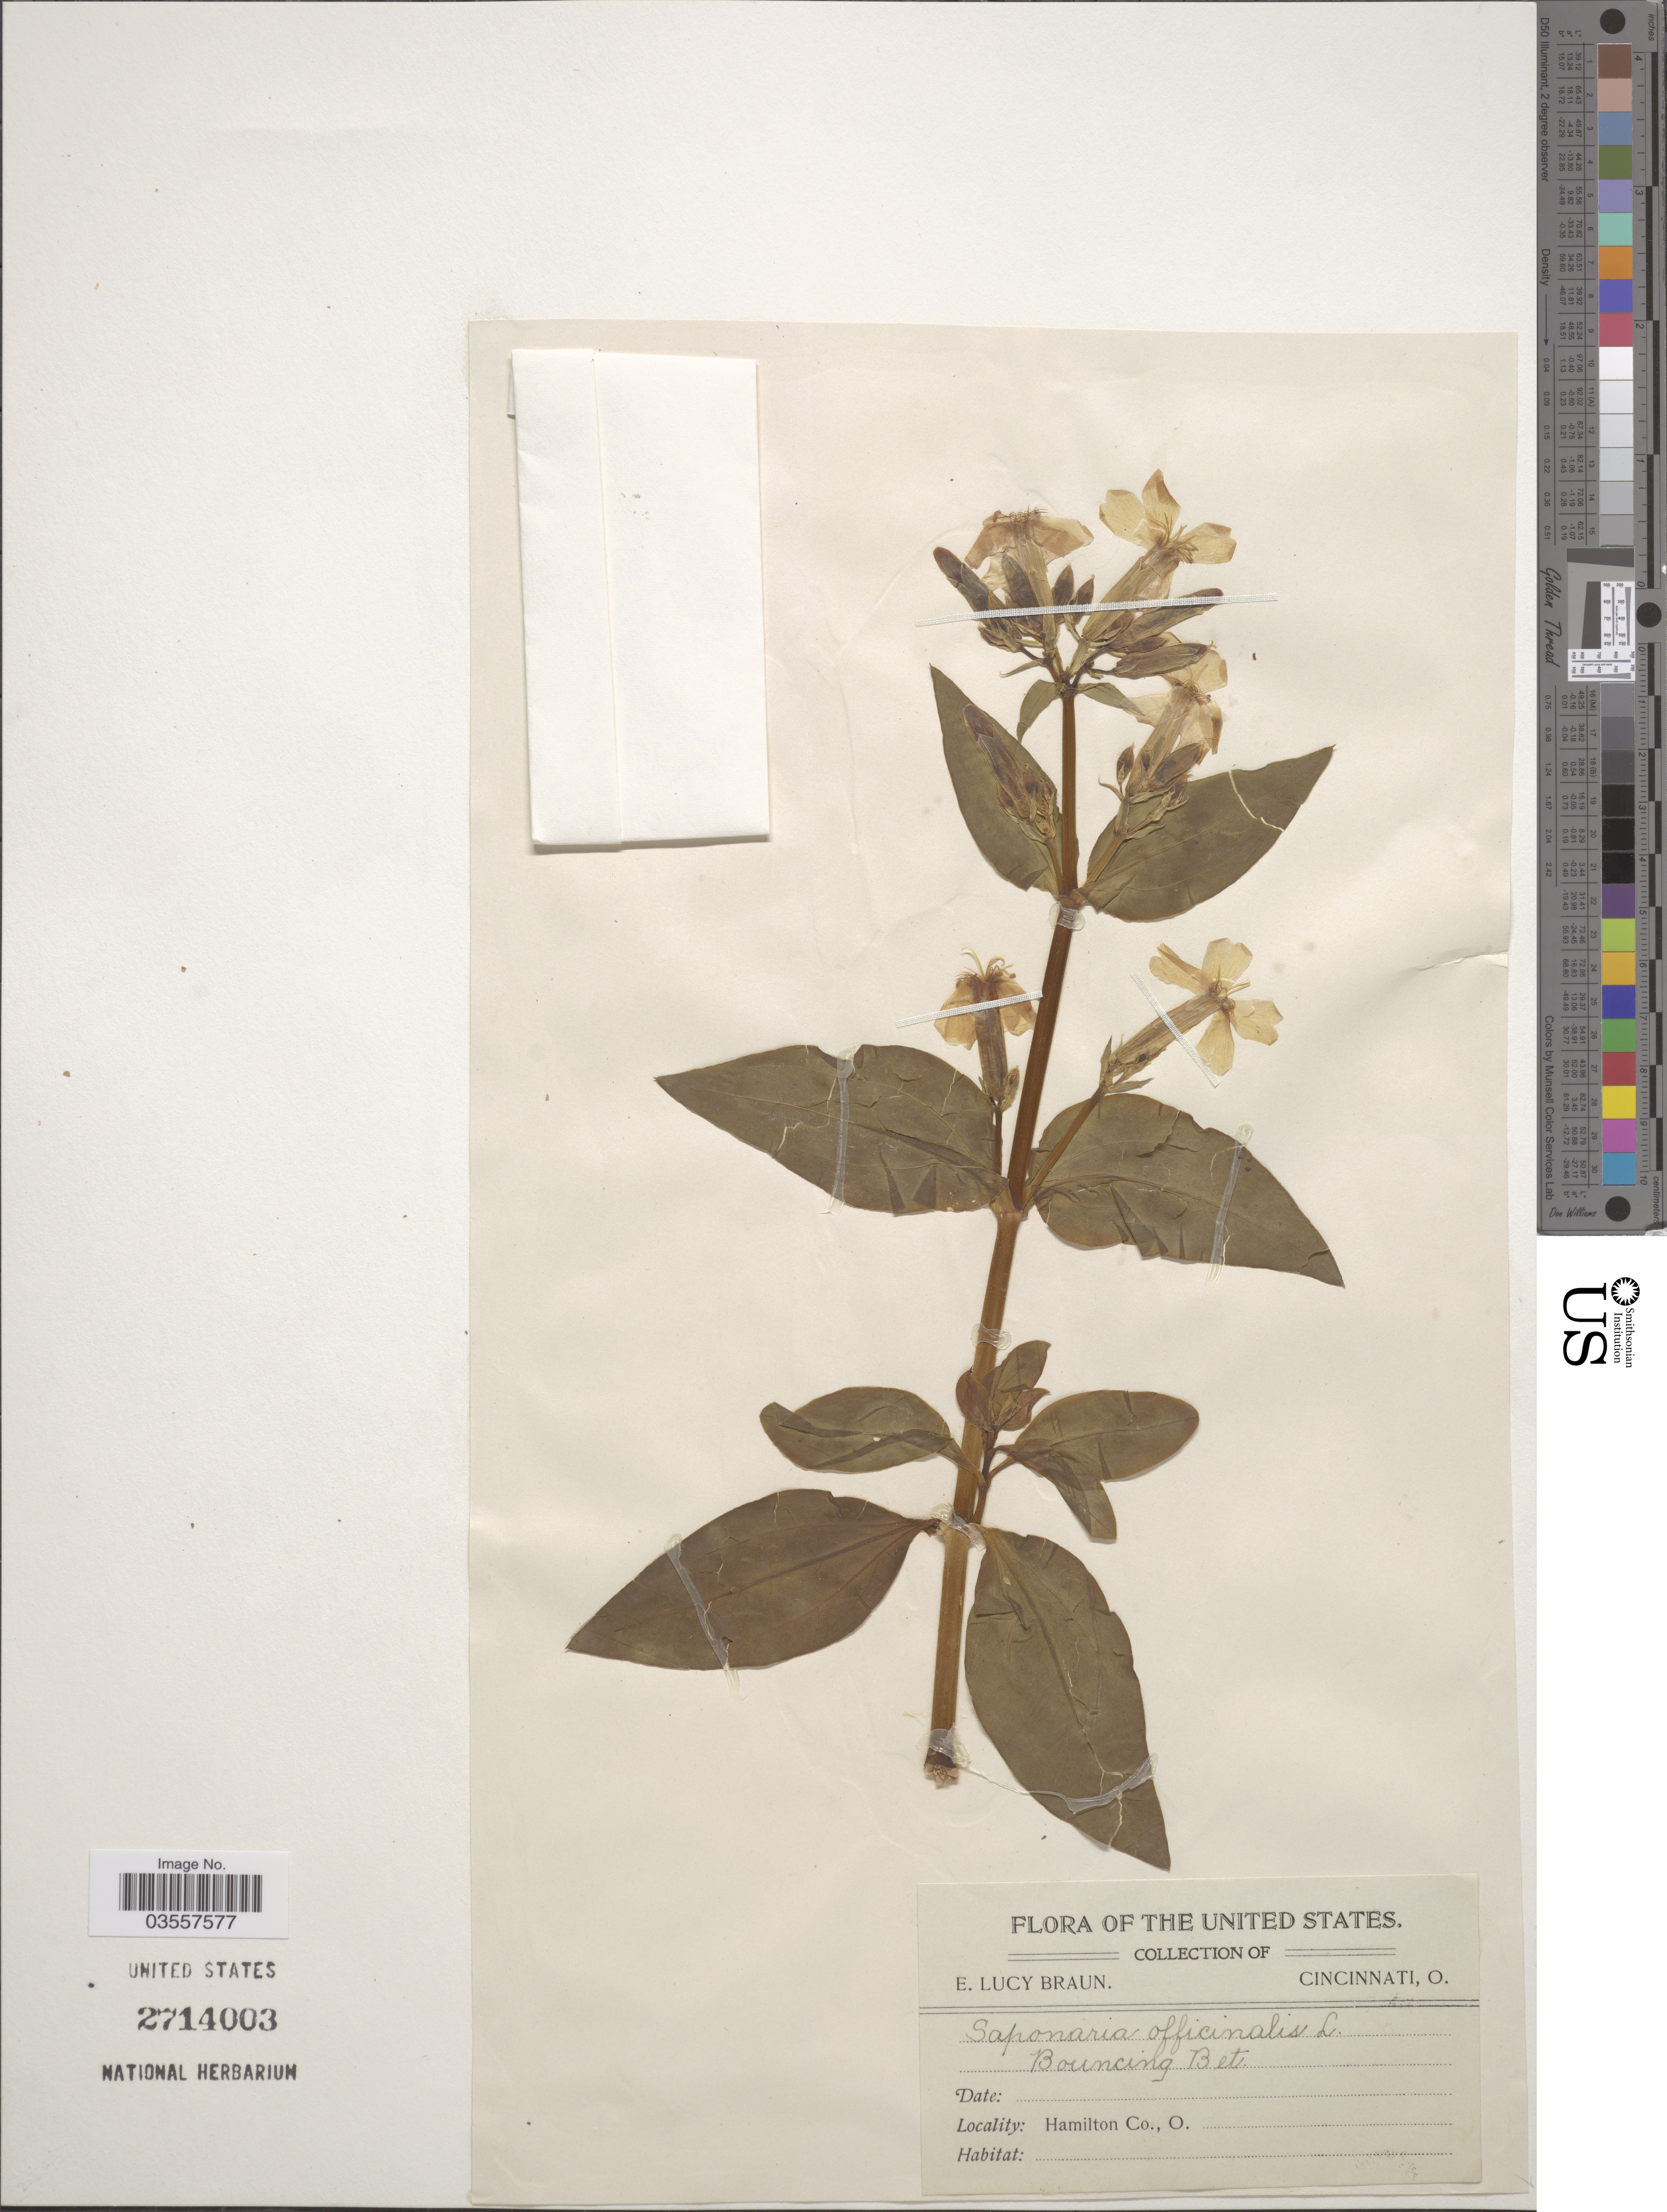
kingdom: Plantae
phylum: Tracheophyta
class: Magnoliopsida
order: Caryophyllales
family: Caryophyllaceae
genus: Saponaria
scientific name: Saponaria officinalis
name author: L.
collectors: E. L. Braun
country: United States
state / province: Ohio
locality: Hamilton Co.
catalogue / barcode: US 2714003